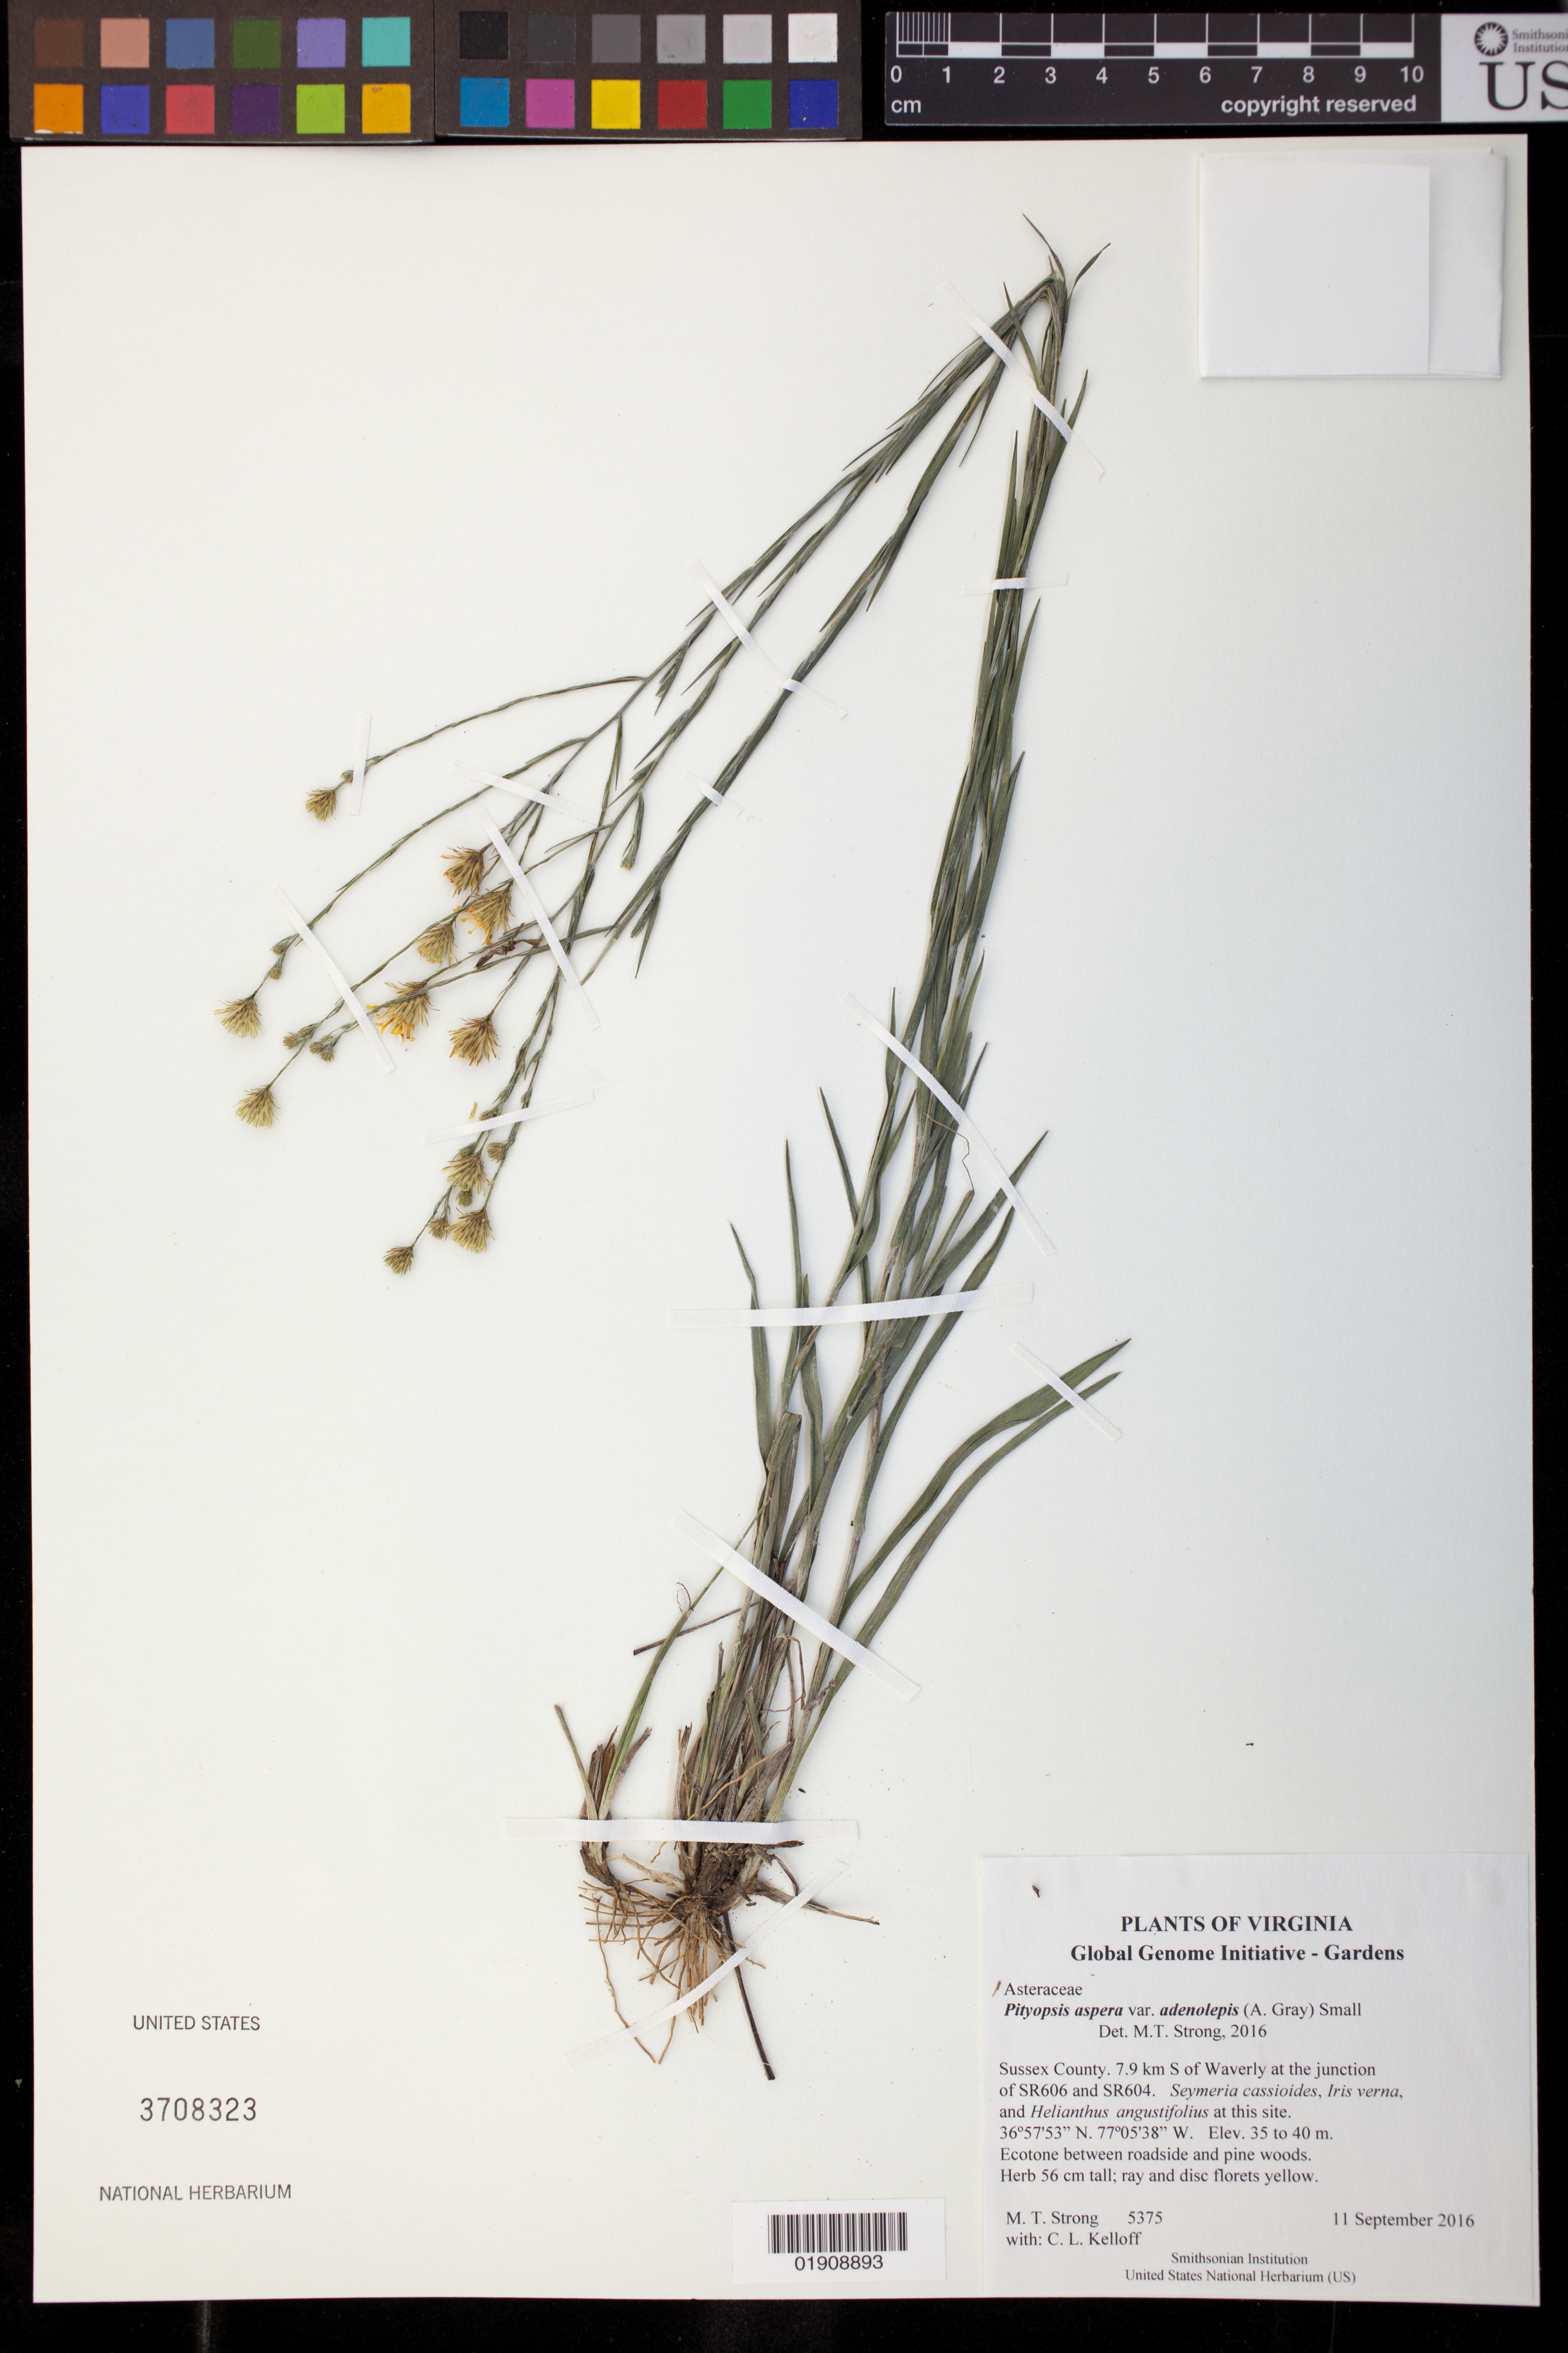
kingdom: Plantae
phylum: Tracheophyta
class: Magnoliopsida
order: Asterales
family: Asteraceae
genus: Pityopsis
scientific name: Pityopsis aspera var. adenolepis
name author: (A. Gray) Small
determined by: Strong, Mark T., (BOT), Smithsonian Institution - National Museum of Natural History (UNITED STATES)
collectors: M. T. Strong & C. L. Kelloff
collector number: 5375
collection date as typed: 11 September 2016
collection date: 2016-09-11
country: United States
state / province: Virginia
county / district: Sussex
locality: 7.9 km S of Waverly at the junction of SR606 and SR604. Seymeria, Iris verna, and Helianthus angustifolius at this site.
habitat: Ecotone between roadside and pine woods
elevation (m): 35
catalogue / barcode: US 3708323